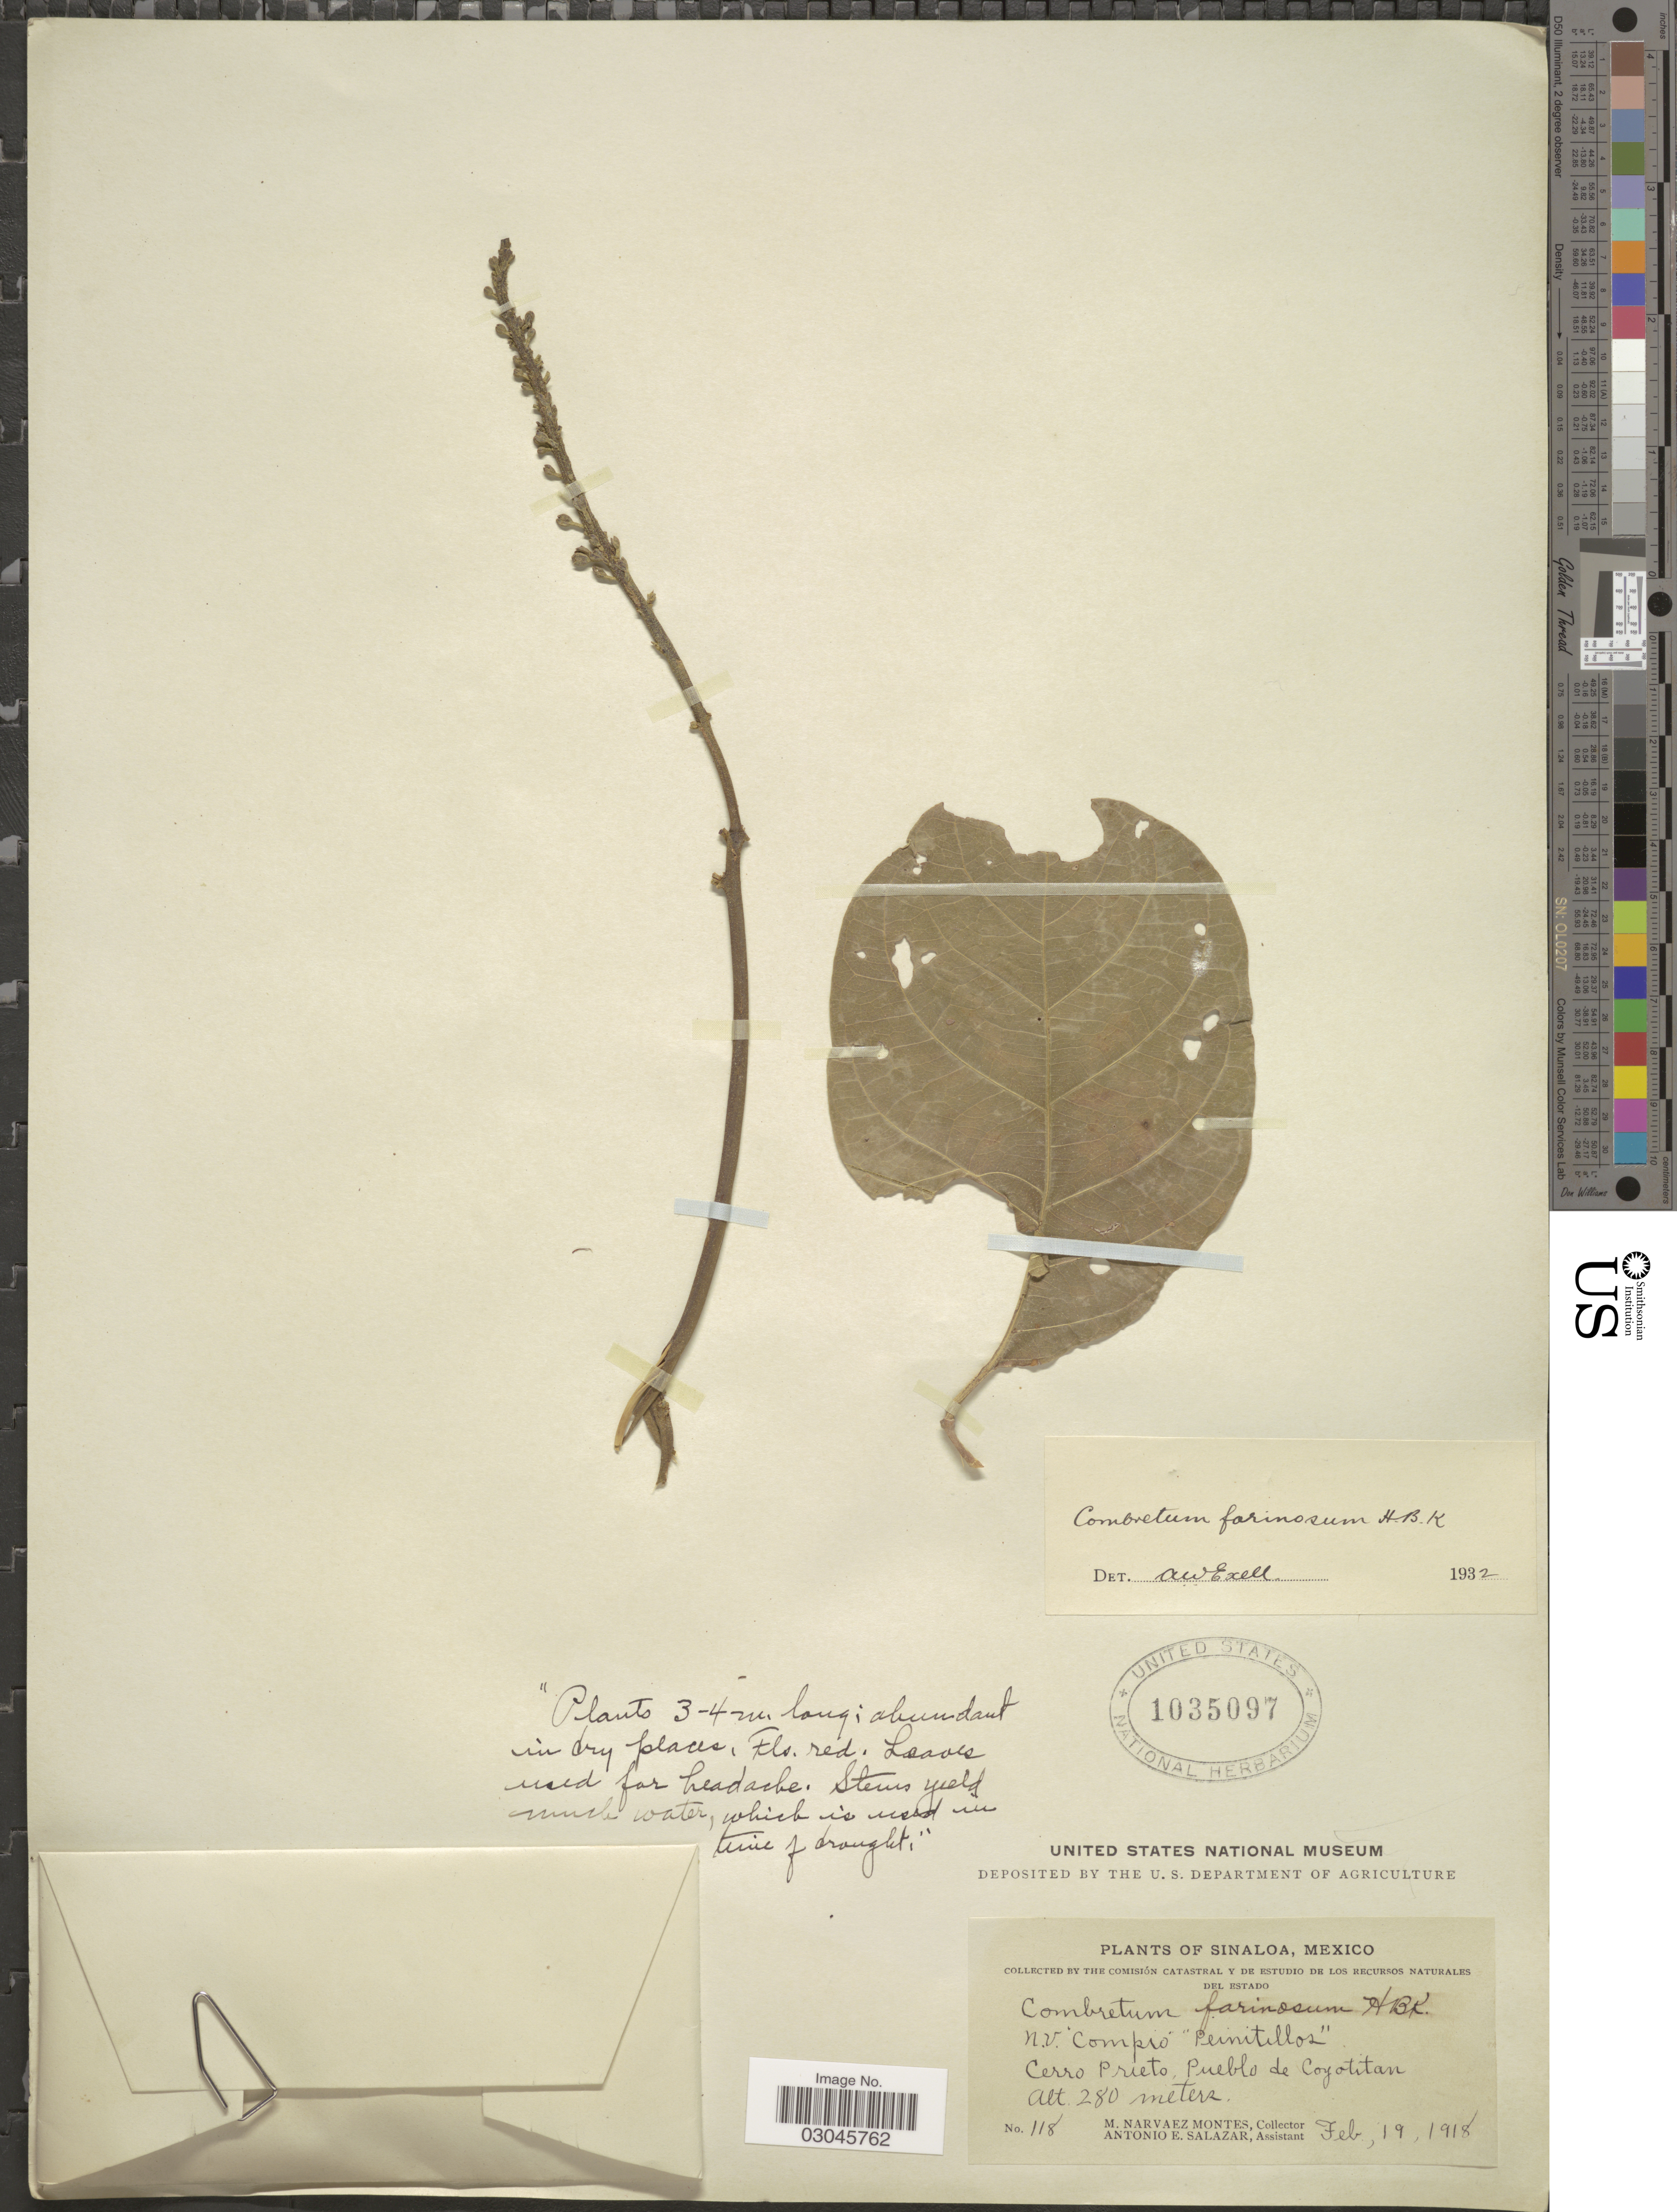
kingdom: Plantae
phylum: Tracheophyta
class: Magnoliopsida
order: Myrtales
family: Combretaceae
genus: Combretum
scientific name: Combretum fruticosum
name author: (Loefl.) Stuntz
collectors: M. Narvaez-Montes & A. E. Salazar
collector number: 118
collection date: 1918-02-19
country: Mexico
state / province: Sinaloa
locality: Cerro Prieto, Pueblo de Coyotitan.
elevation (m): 280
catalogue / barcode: US 1035097